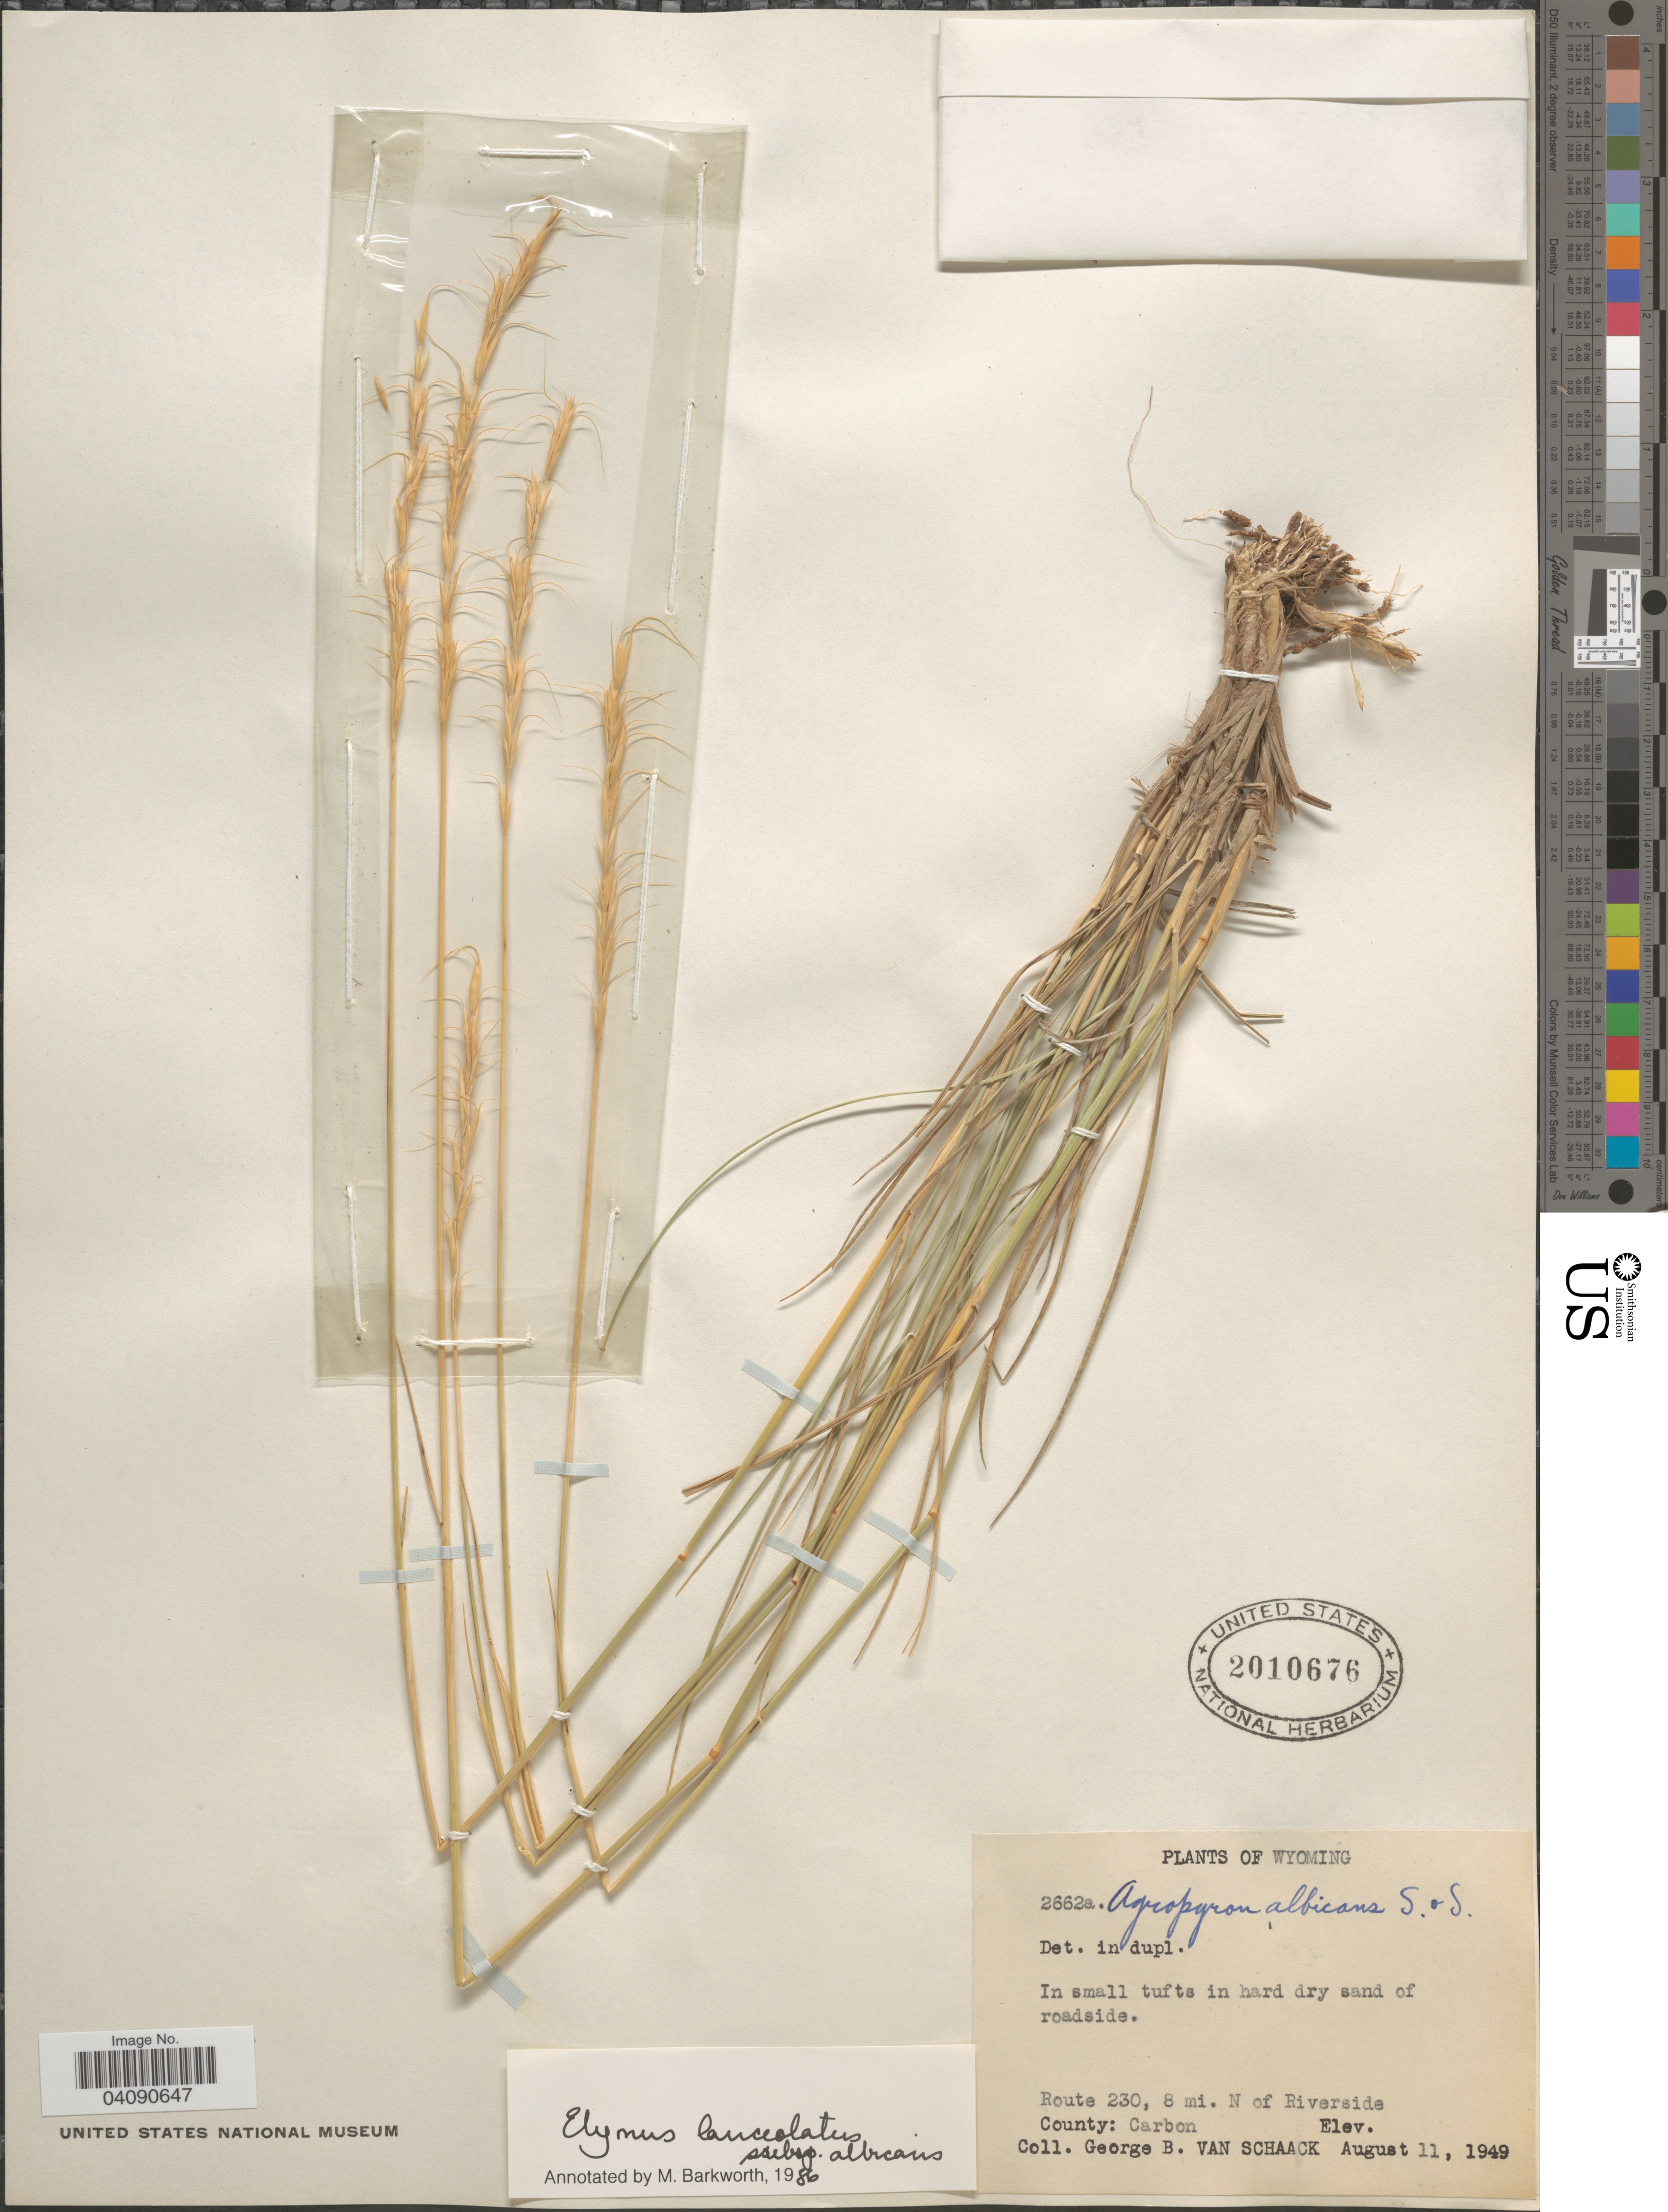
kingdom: Plantae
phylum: Tracheophyta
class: Liliopsida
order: Poales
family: Poaceae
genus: Elymus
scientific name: Elymus albicans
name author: (Scribn. & J.G. Sm.) Á. Löve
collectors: G. Van Schaack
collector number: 2662a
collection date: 1949-08-11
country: United States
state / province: Wyoming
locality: In small tufts in hard dry sand of roadside. Route 230, 8 mi. N of Riverside. County: Carbon.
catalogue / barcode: US 2010676